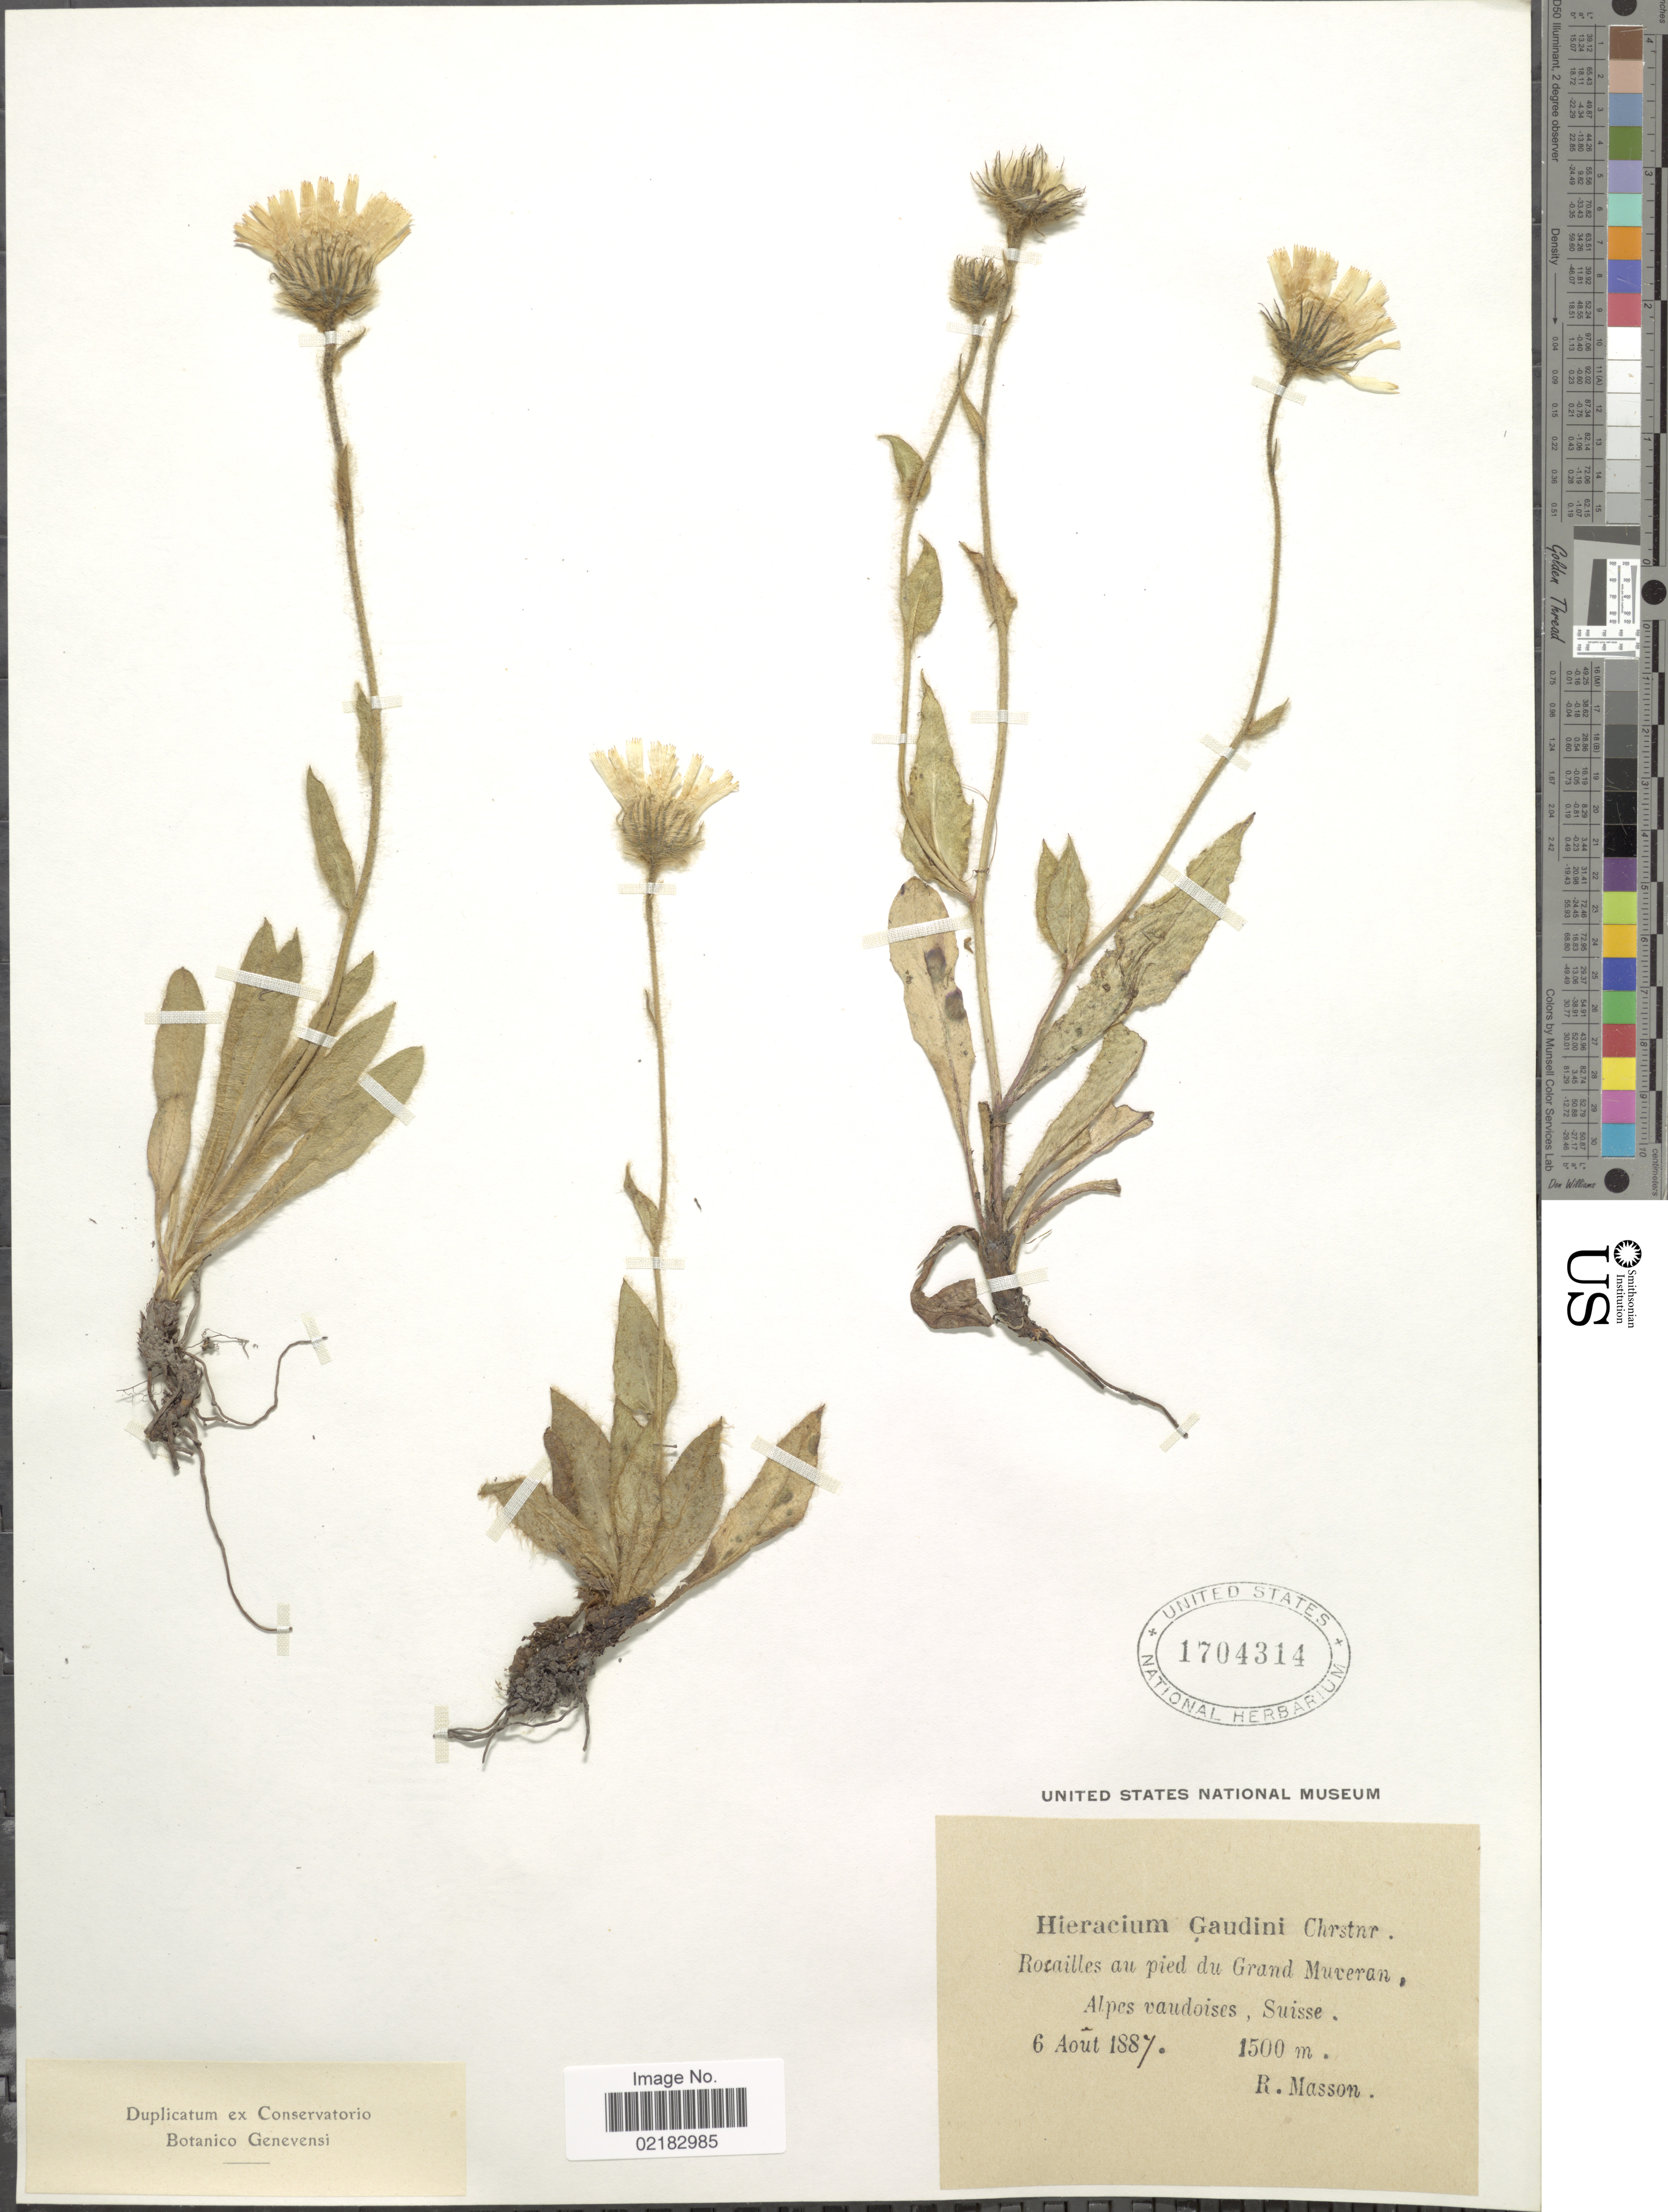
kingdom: Plantae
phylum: Tracheophyta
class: Magnoliopsida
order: Asterales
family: Asteraceae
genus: Hieracium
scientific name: Hieracium dentatum subsp. gaudinii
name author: (Christener) Näg. & Peter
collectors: R. Masson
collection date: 1887-08-06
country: Switzerland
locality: Rocailles au pied du Grand Muveran, Alpes vaudoises, Suisse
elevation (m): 1500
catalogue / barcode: US 1704314